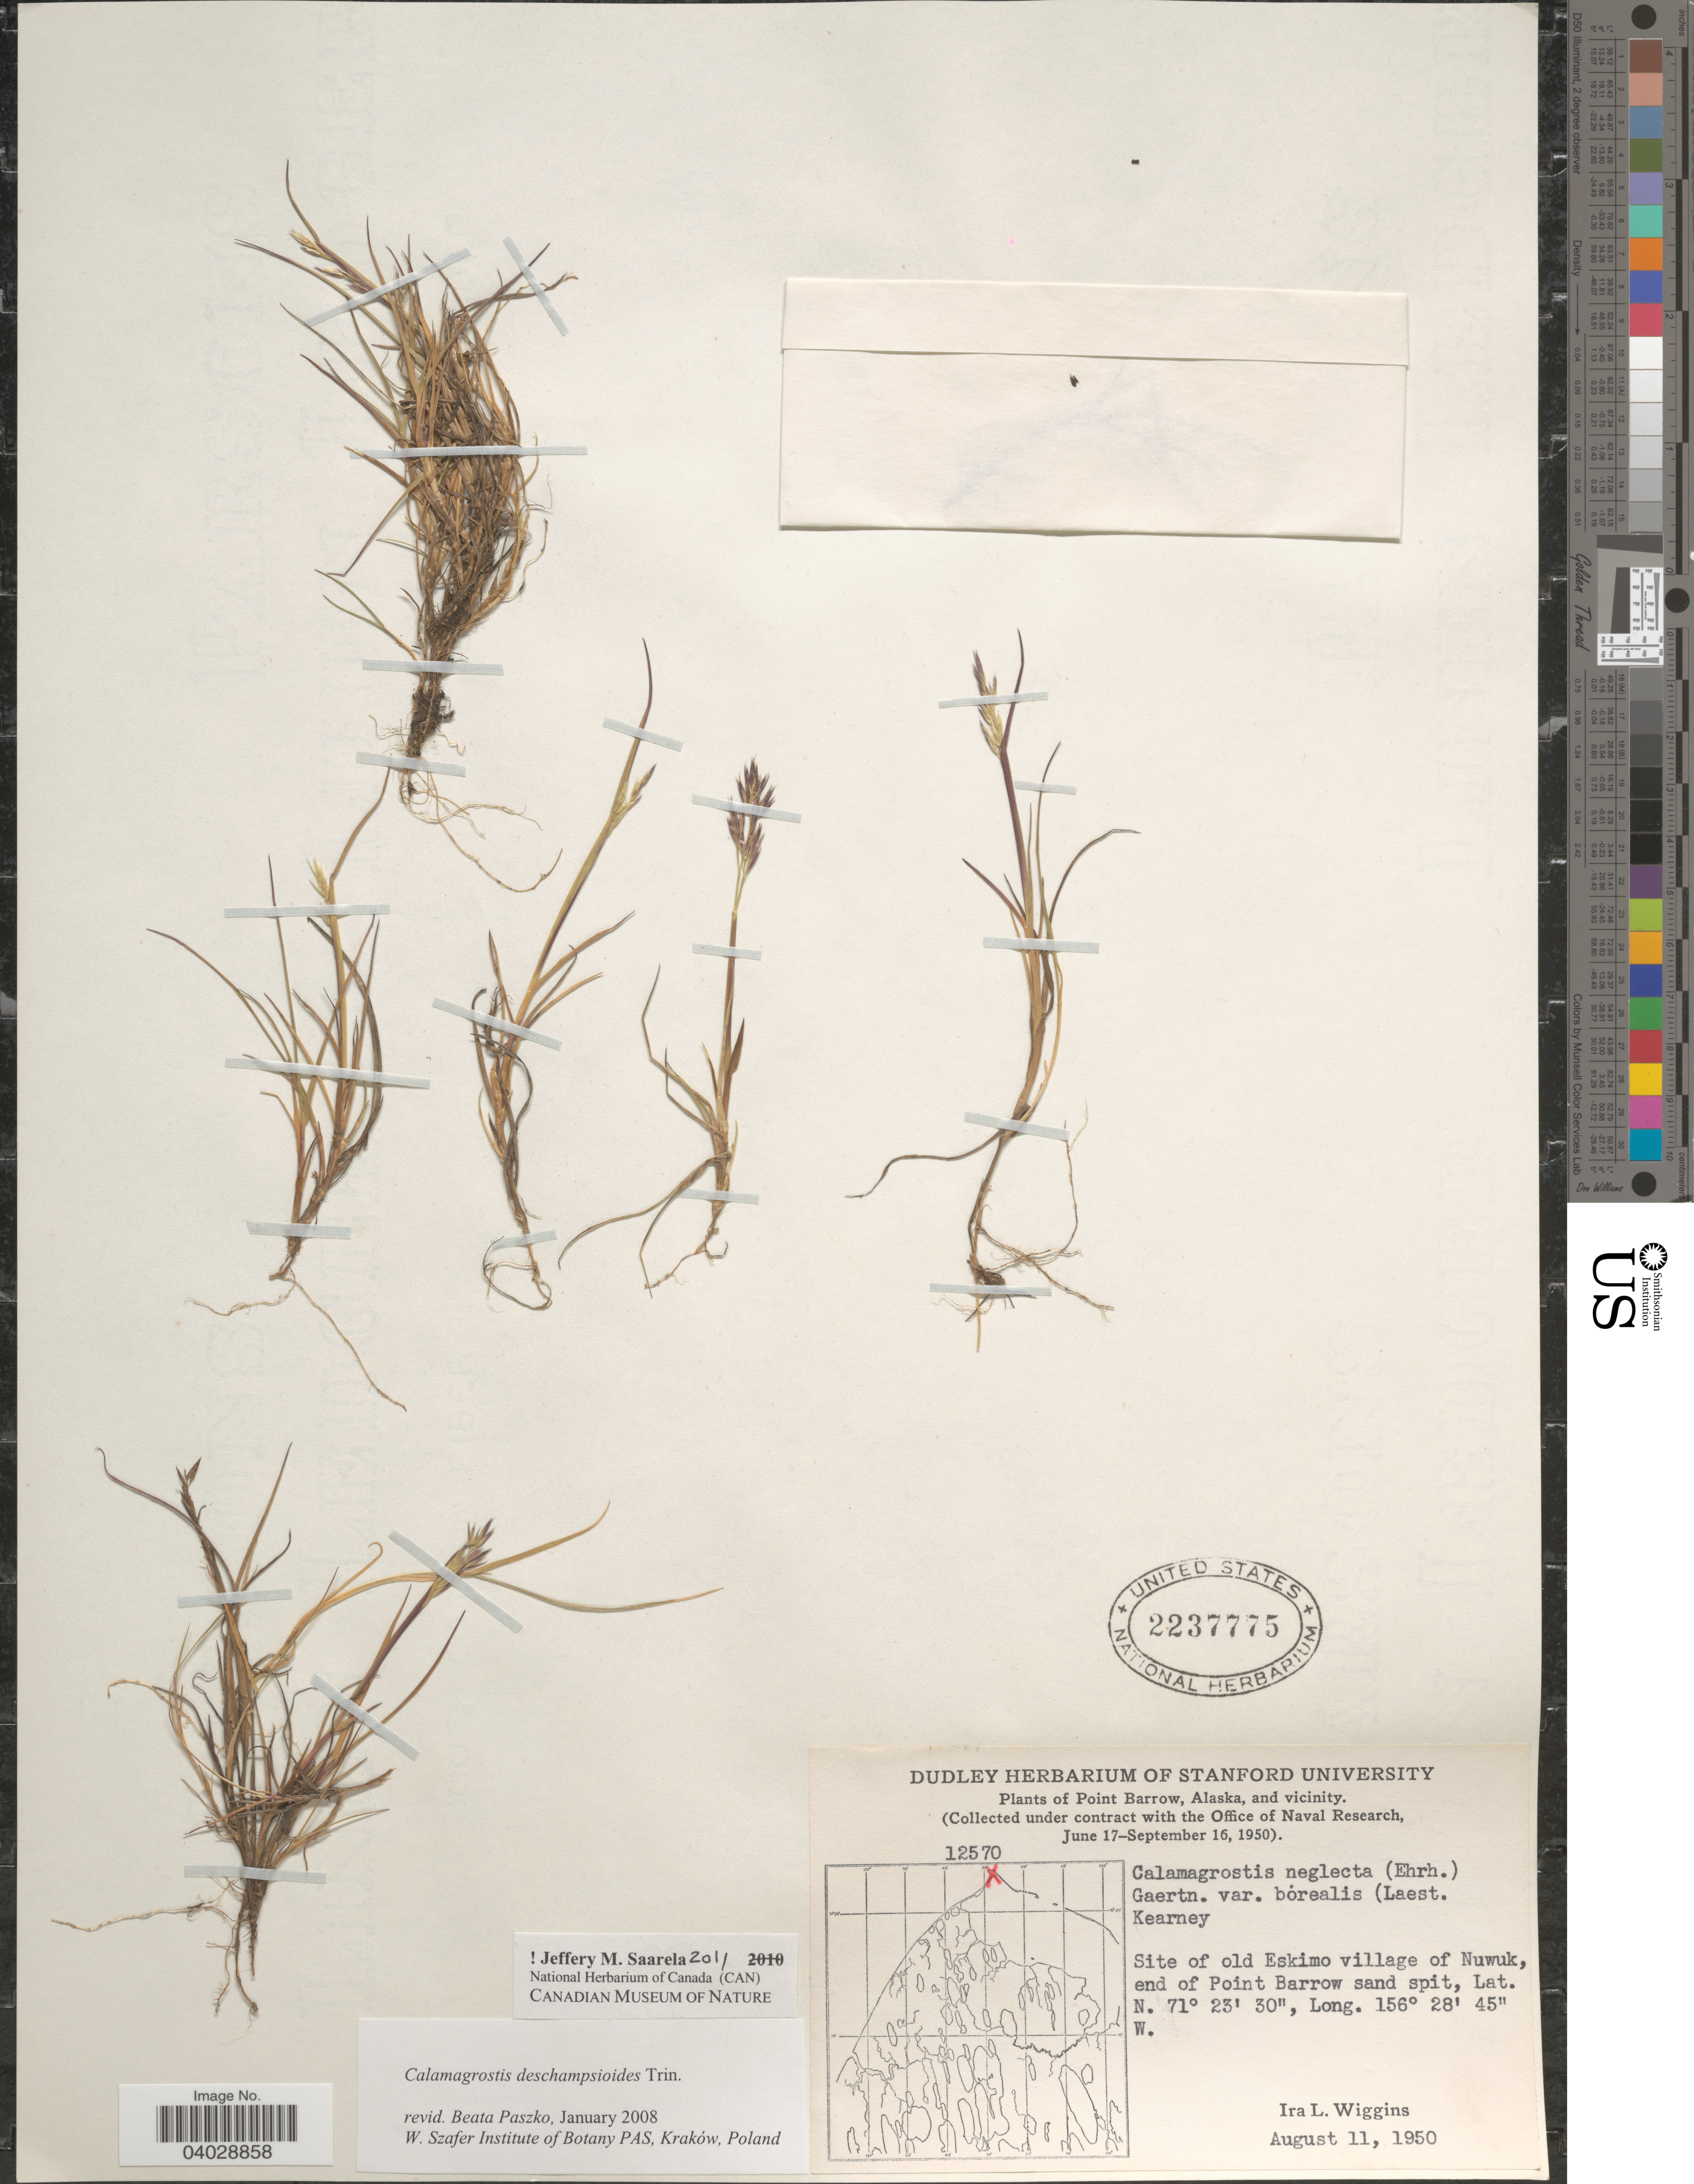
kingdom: Plantae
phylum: Tracheophyta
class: Liliopsida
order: Poales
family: Poaceae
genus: Calamagrostis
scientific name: Calamagrostis deschampsioides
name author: Trin.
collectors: I. L. Wiggins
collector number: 12570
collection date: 1950-08-11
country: United States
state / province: Alaska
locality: Point Barrow, Alaska, and vicinity. Site of old Eskimo village of Nuwuk, end of Point Barrow sand spit.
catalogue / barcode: US 2237775